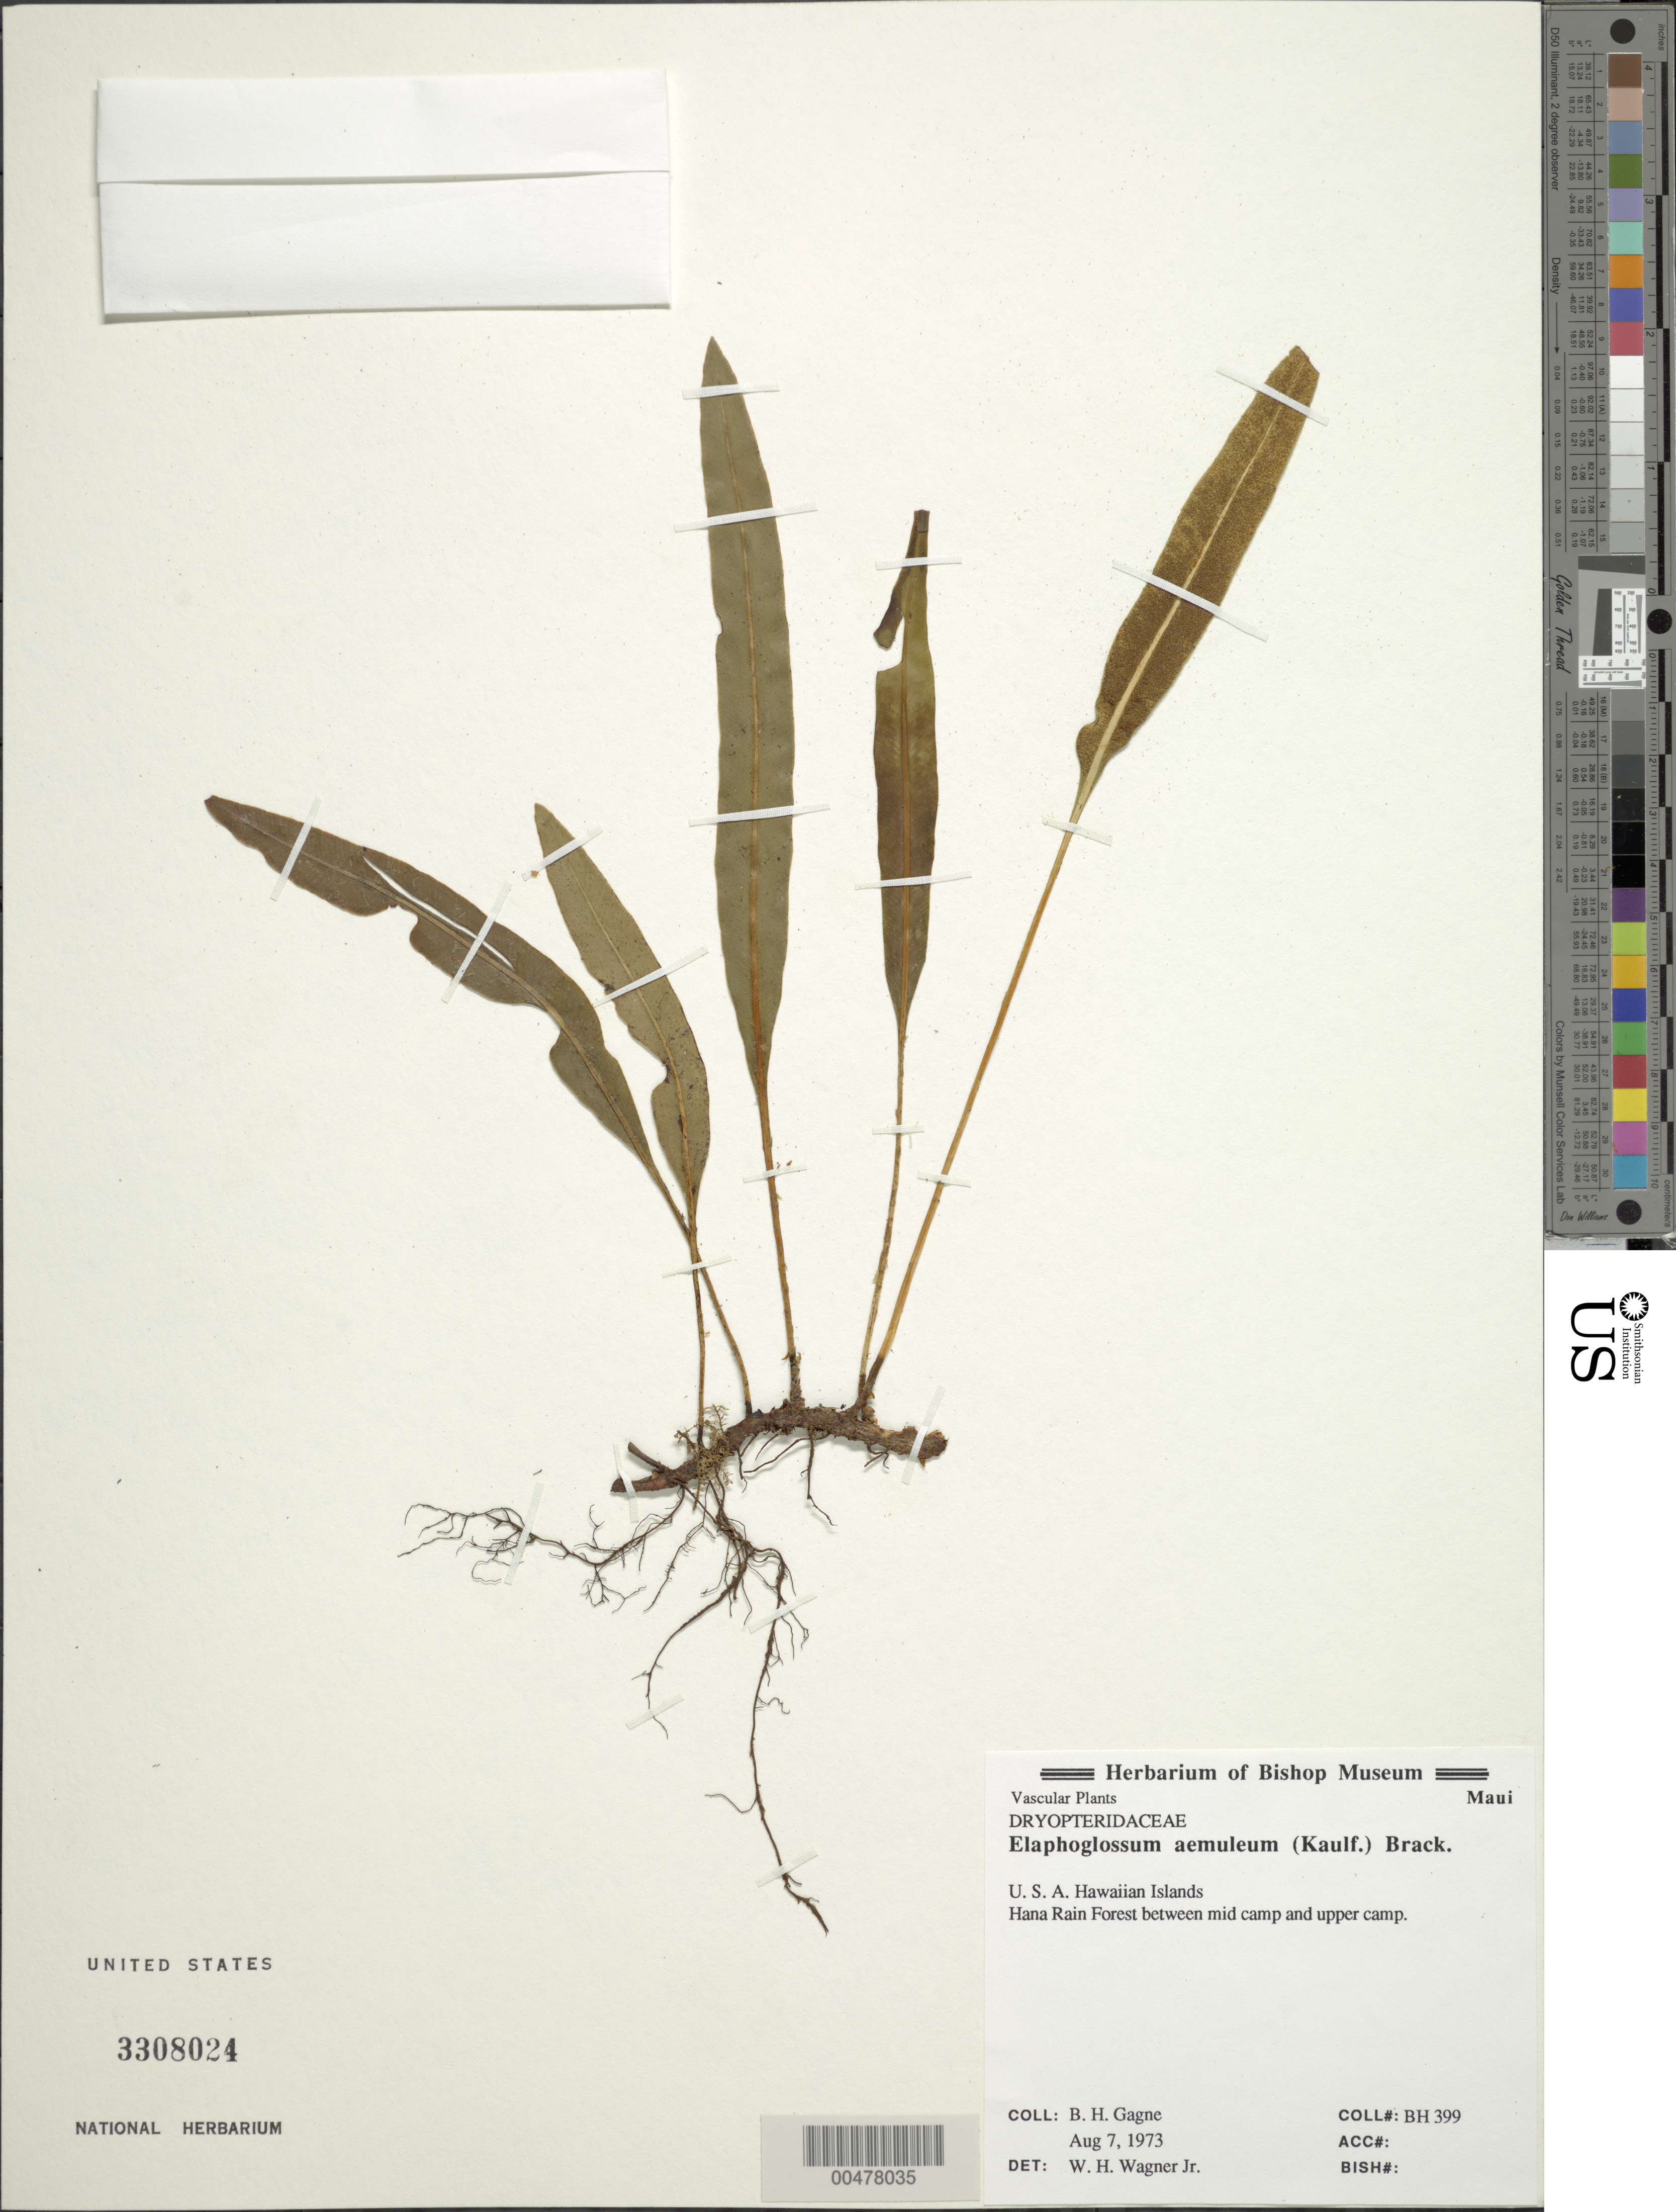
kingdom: Plantae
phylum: Tracheophyta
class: Polypodiopsida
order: Polypodiales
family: Dryopteridaceae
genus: Elaphoglossum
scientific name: Elaphoglossum aemulum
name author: (Kaulf.) Brack.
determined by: Wagner, W. H.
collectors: B. H. Gagné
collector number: BH399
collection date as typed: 7 Aug 1973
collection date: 1973-08-07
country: United States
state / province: Hawaii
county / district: Maui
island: Maui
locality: Hana Rain Forest between mid camp and upper camp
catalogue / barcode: US 3308024